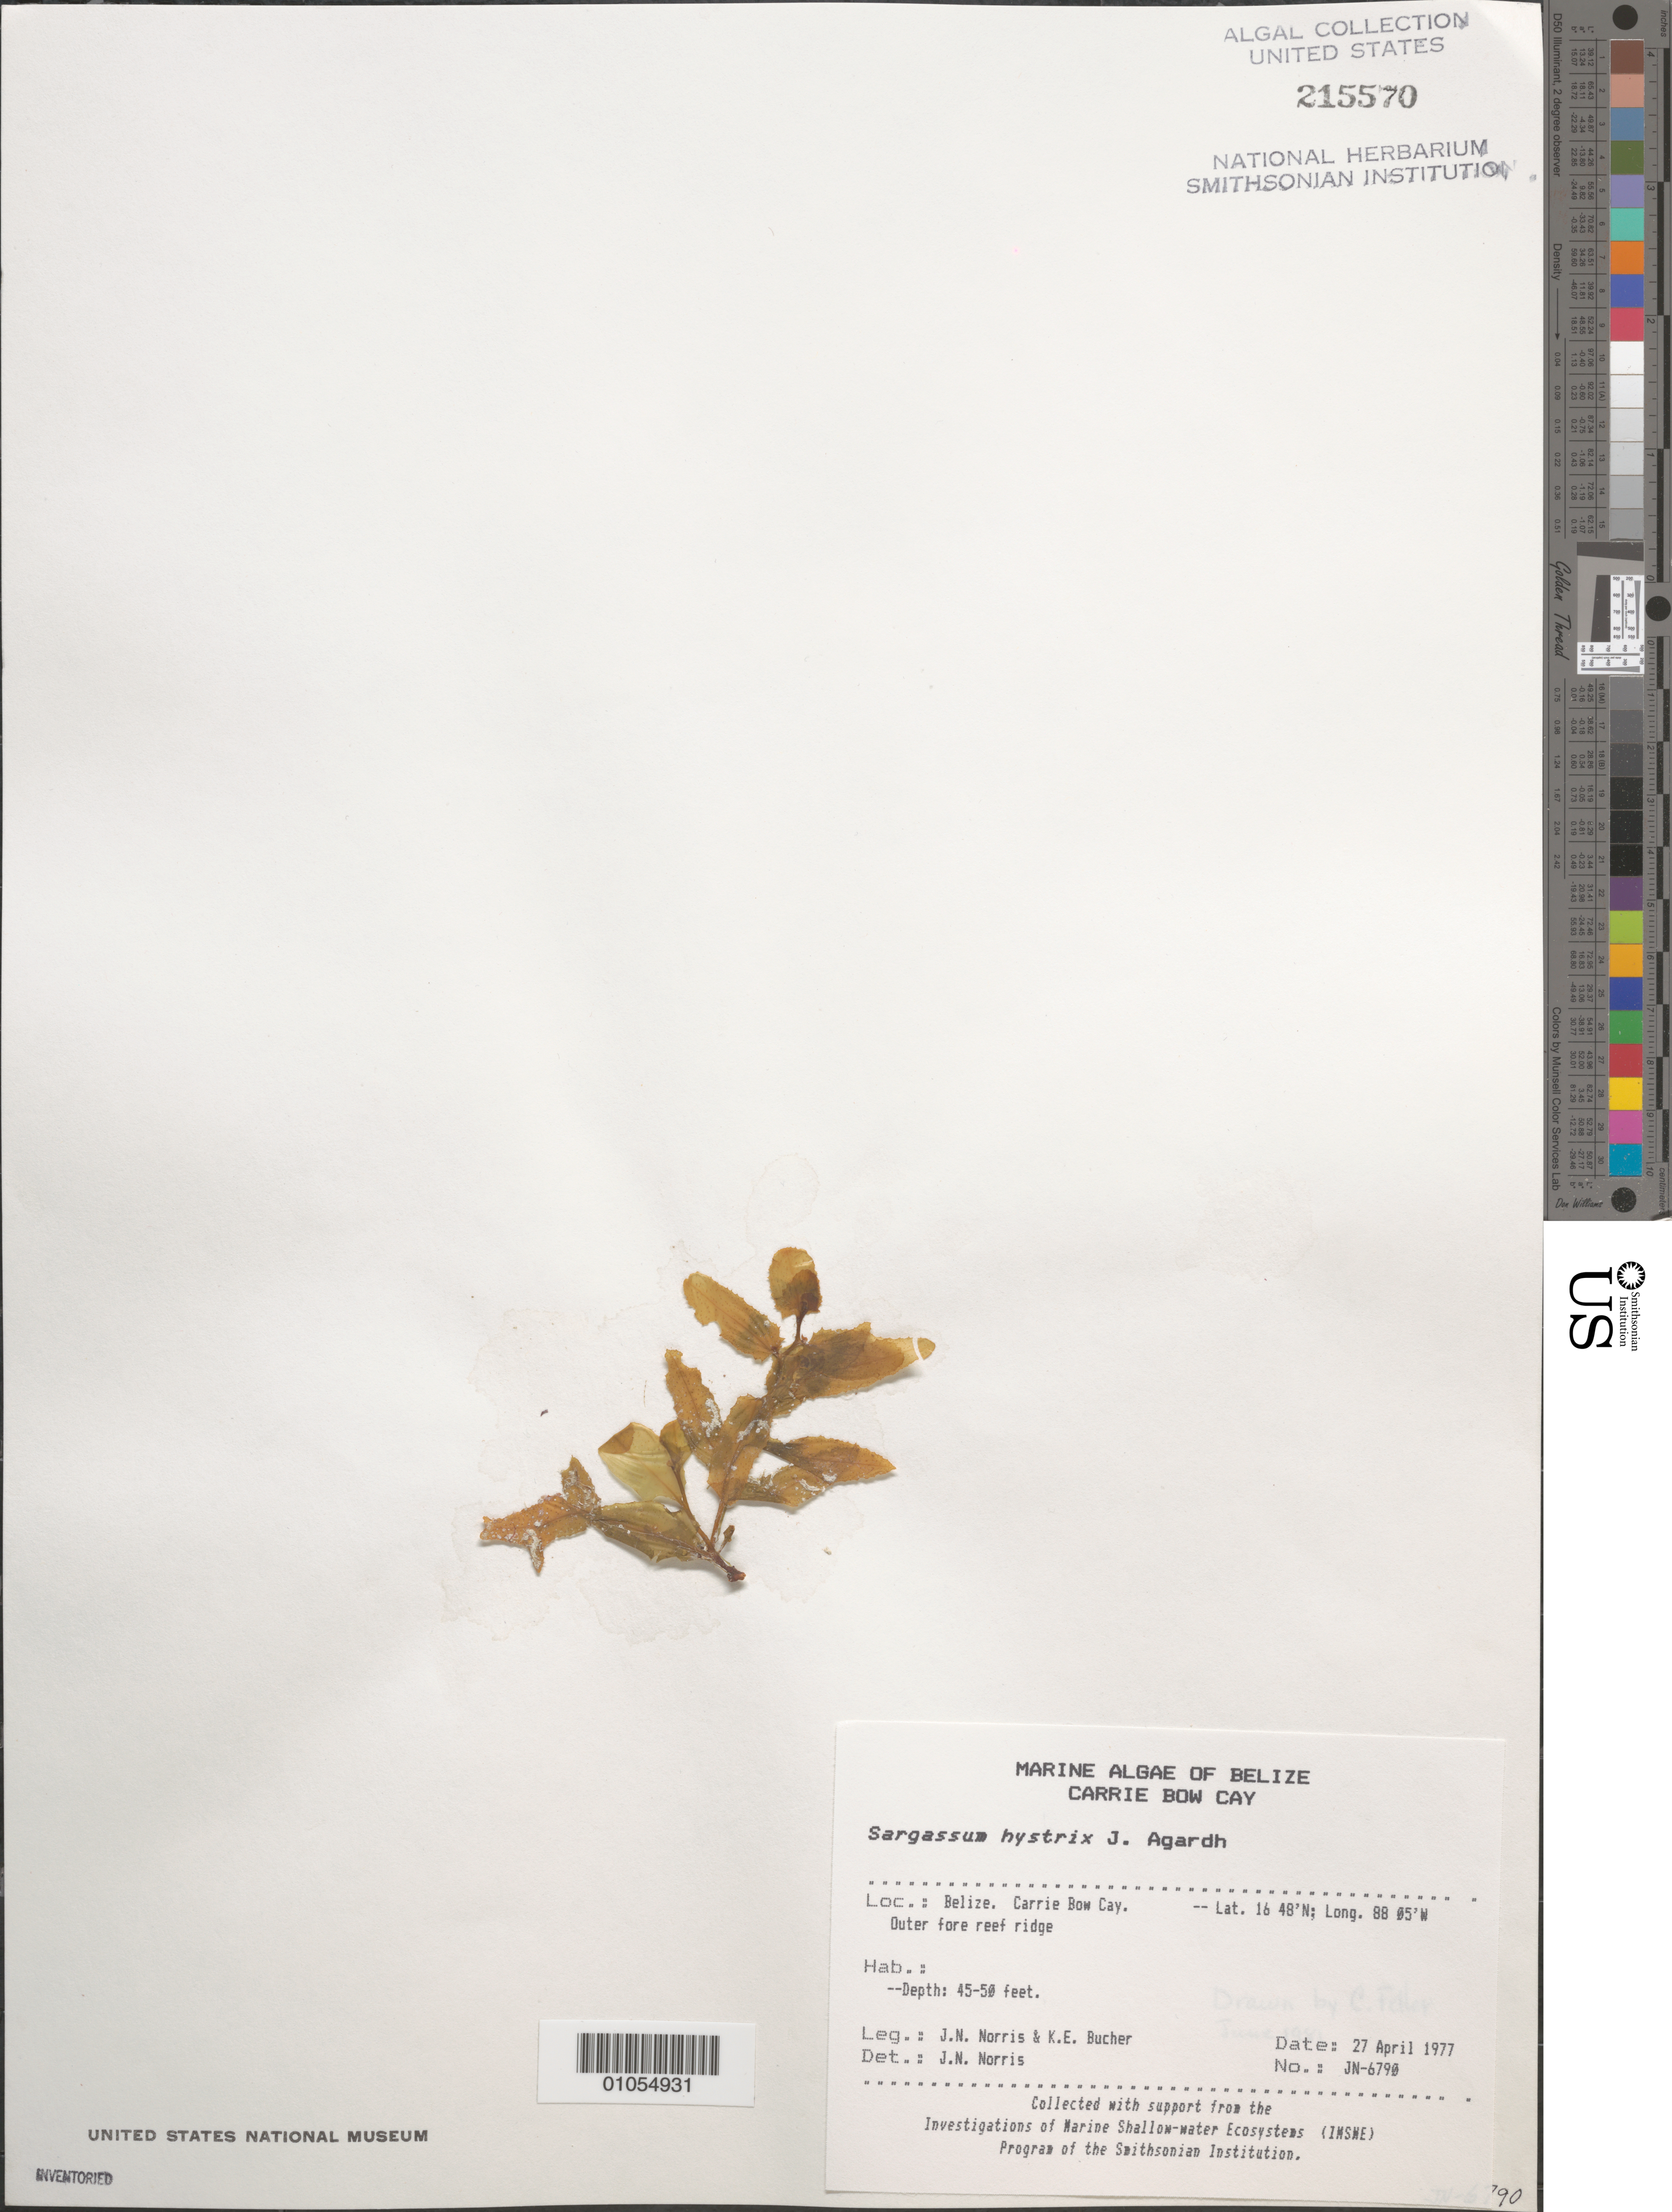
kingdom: Chromista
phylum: Ochrophyta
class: Phaeophyceae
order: Fucales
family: Sargassaceae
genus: Sargassum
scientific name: Sargassum hystrix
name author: J. Agardh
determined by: Norris, James N.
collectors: J. N. Norris & K. E. Bucher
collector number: JN-6790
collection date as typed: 27 Apr 1977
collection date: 1977-04-27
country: Belize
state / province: Stann Creek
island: Carrie Bow Cay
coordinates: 16 48'N, 88 05'W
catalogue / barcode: US 215570